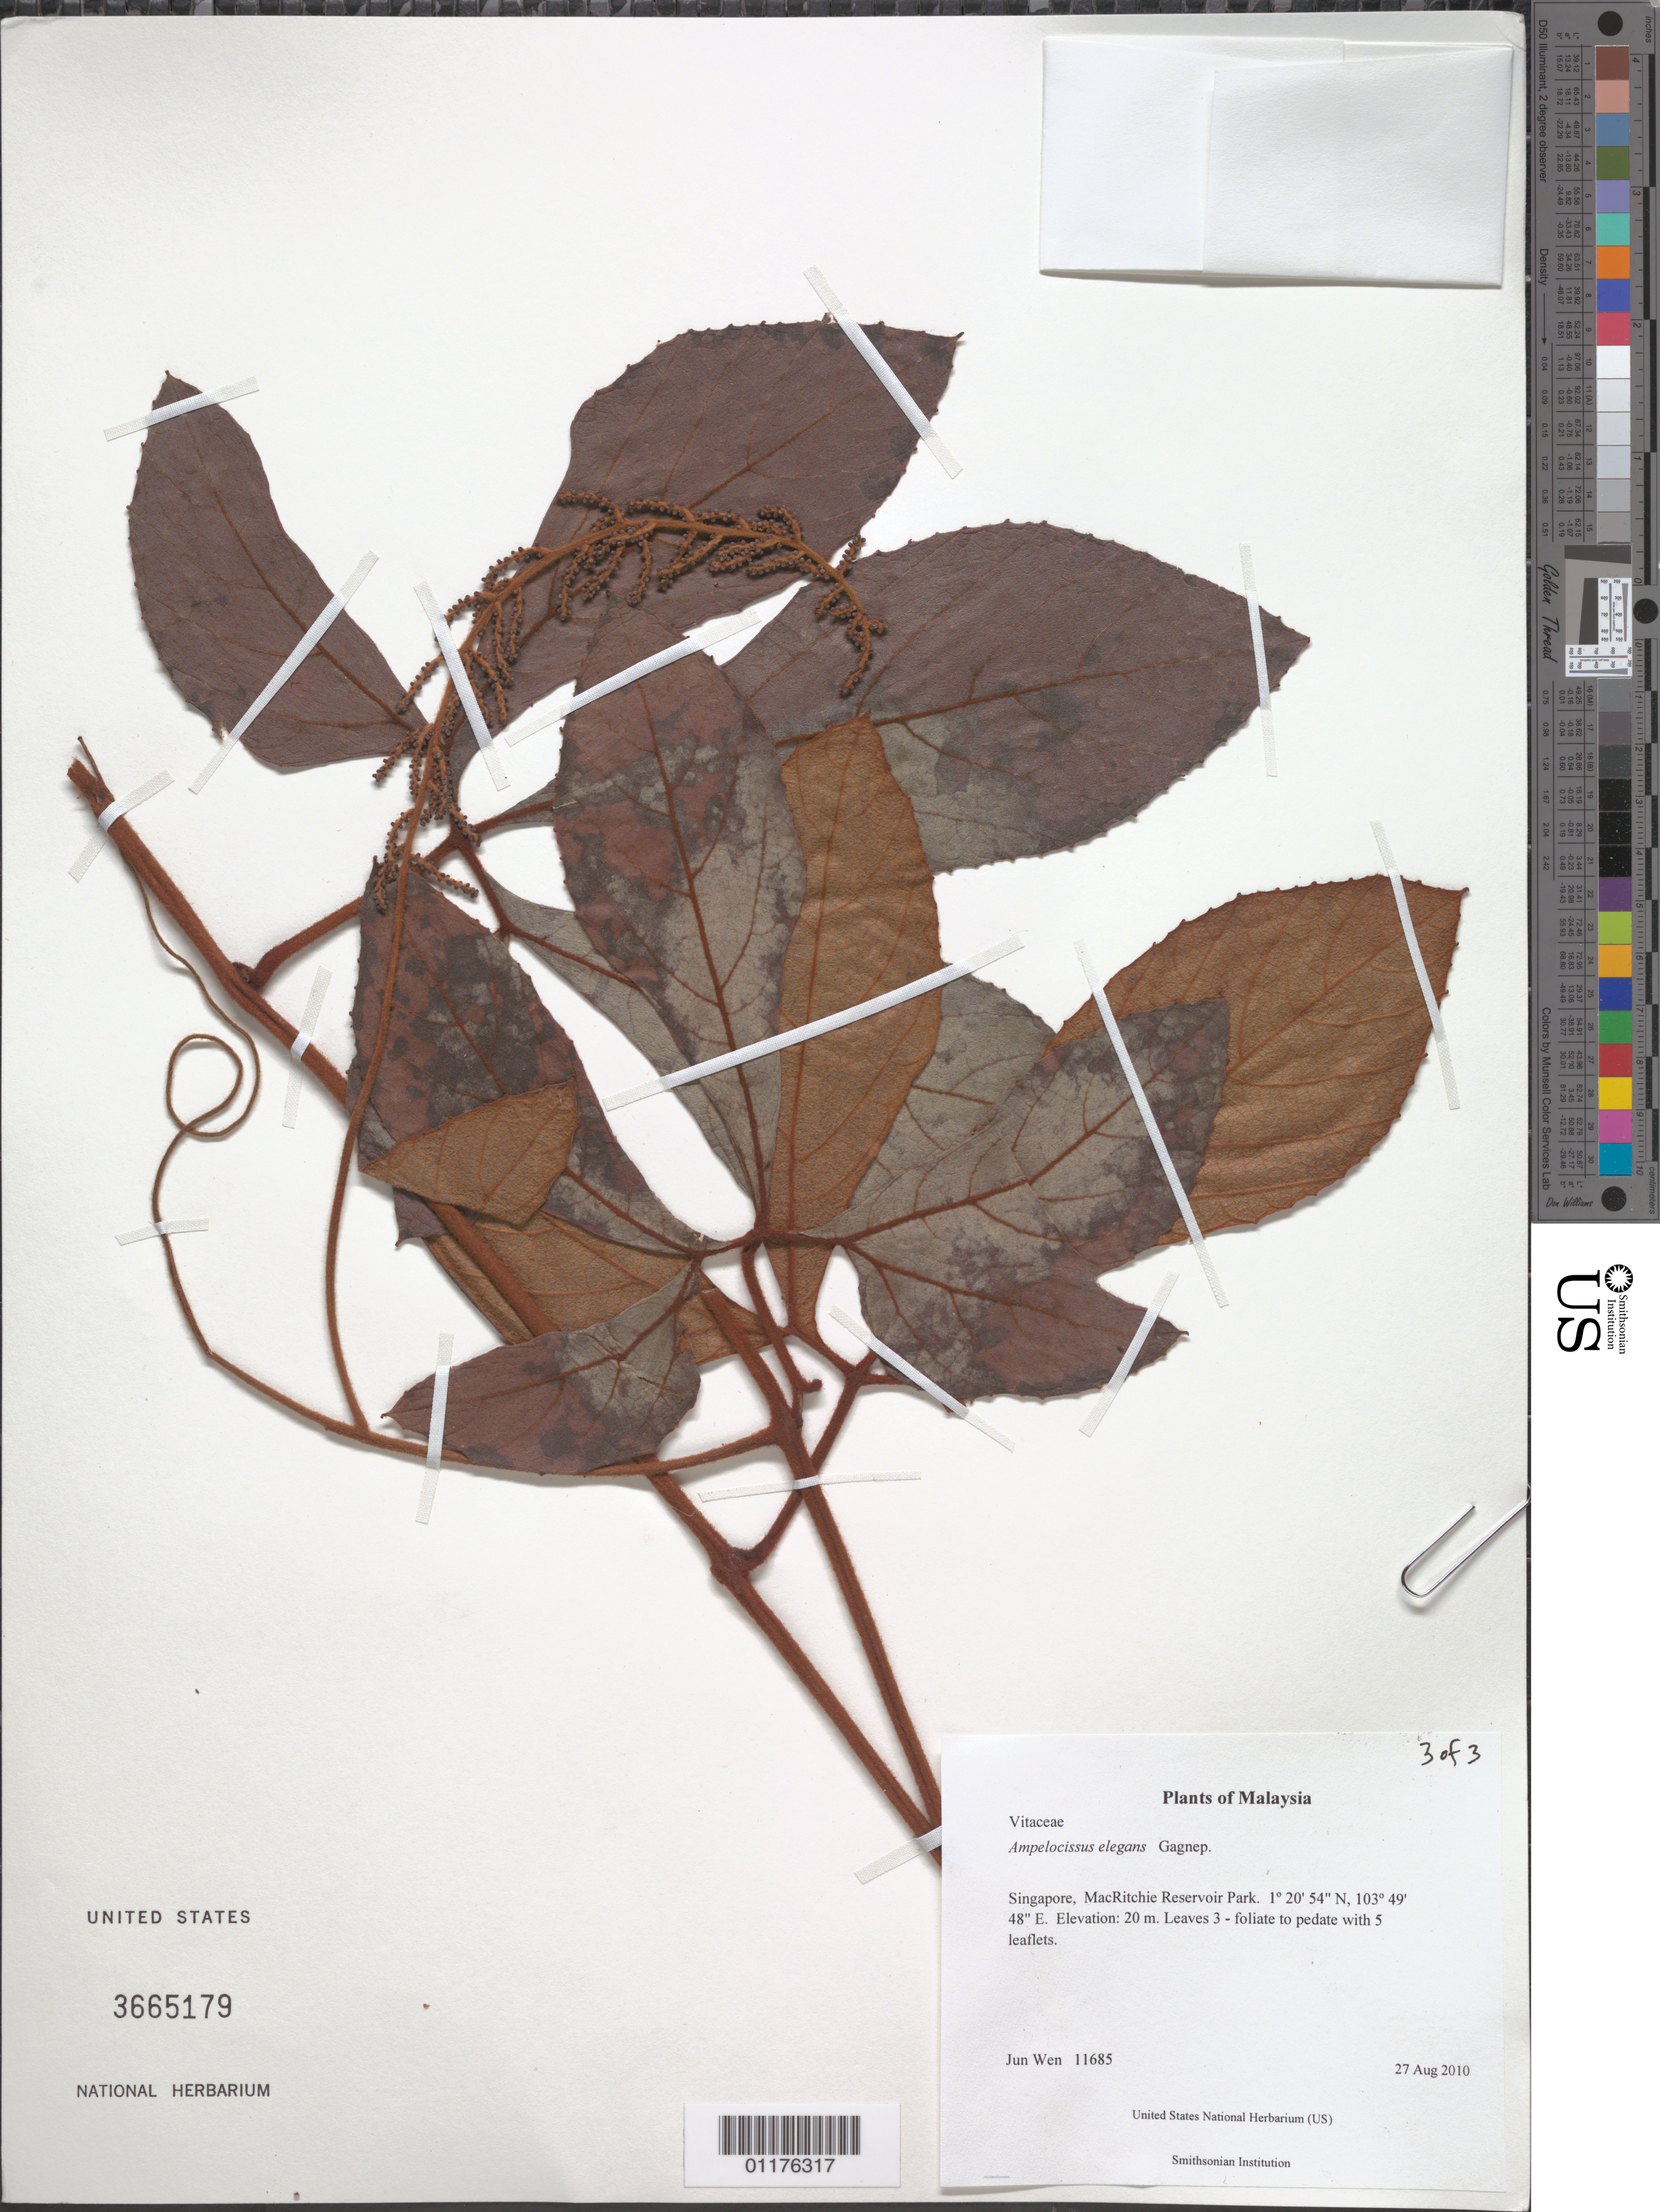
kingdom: Plantae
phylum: Tracheophyta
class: Magnoliopsida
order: Vitales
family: Vitaceae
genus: Ampelocissus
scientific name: Ampelocissus gracilis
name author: Planch.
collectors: J. Wen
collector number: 11685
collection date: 2010-08-27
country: Singapore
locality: MacRitchie Reservoir Park.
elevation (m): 20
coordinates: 01 20.909 N, 103 49.800 E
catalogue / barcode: US 36665179